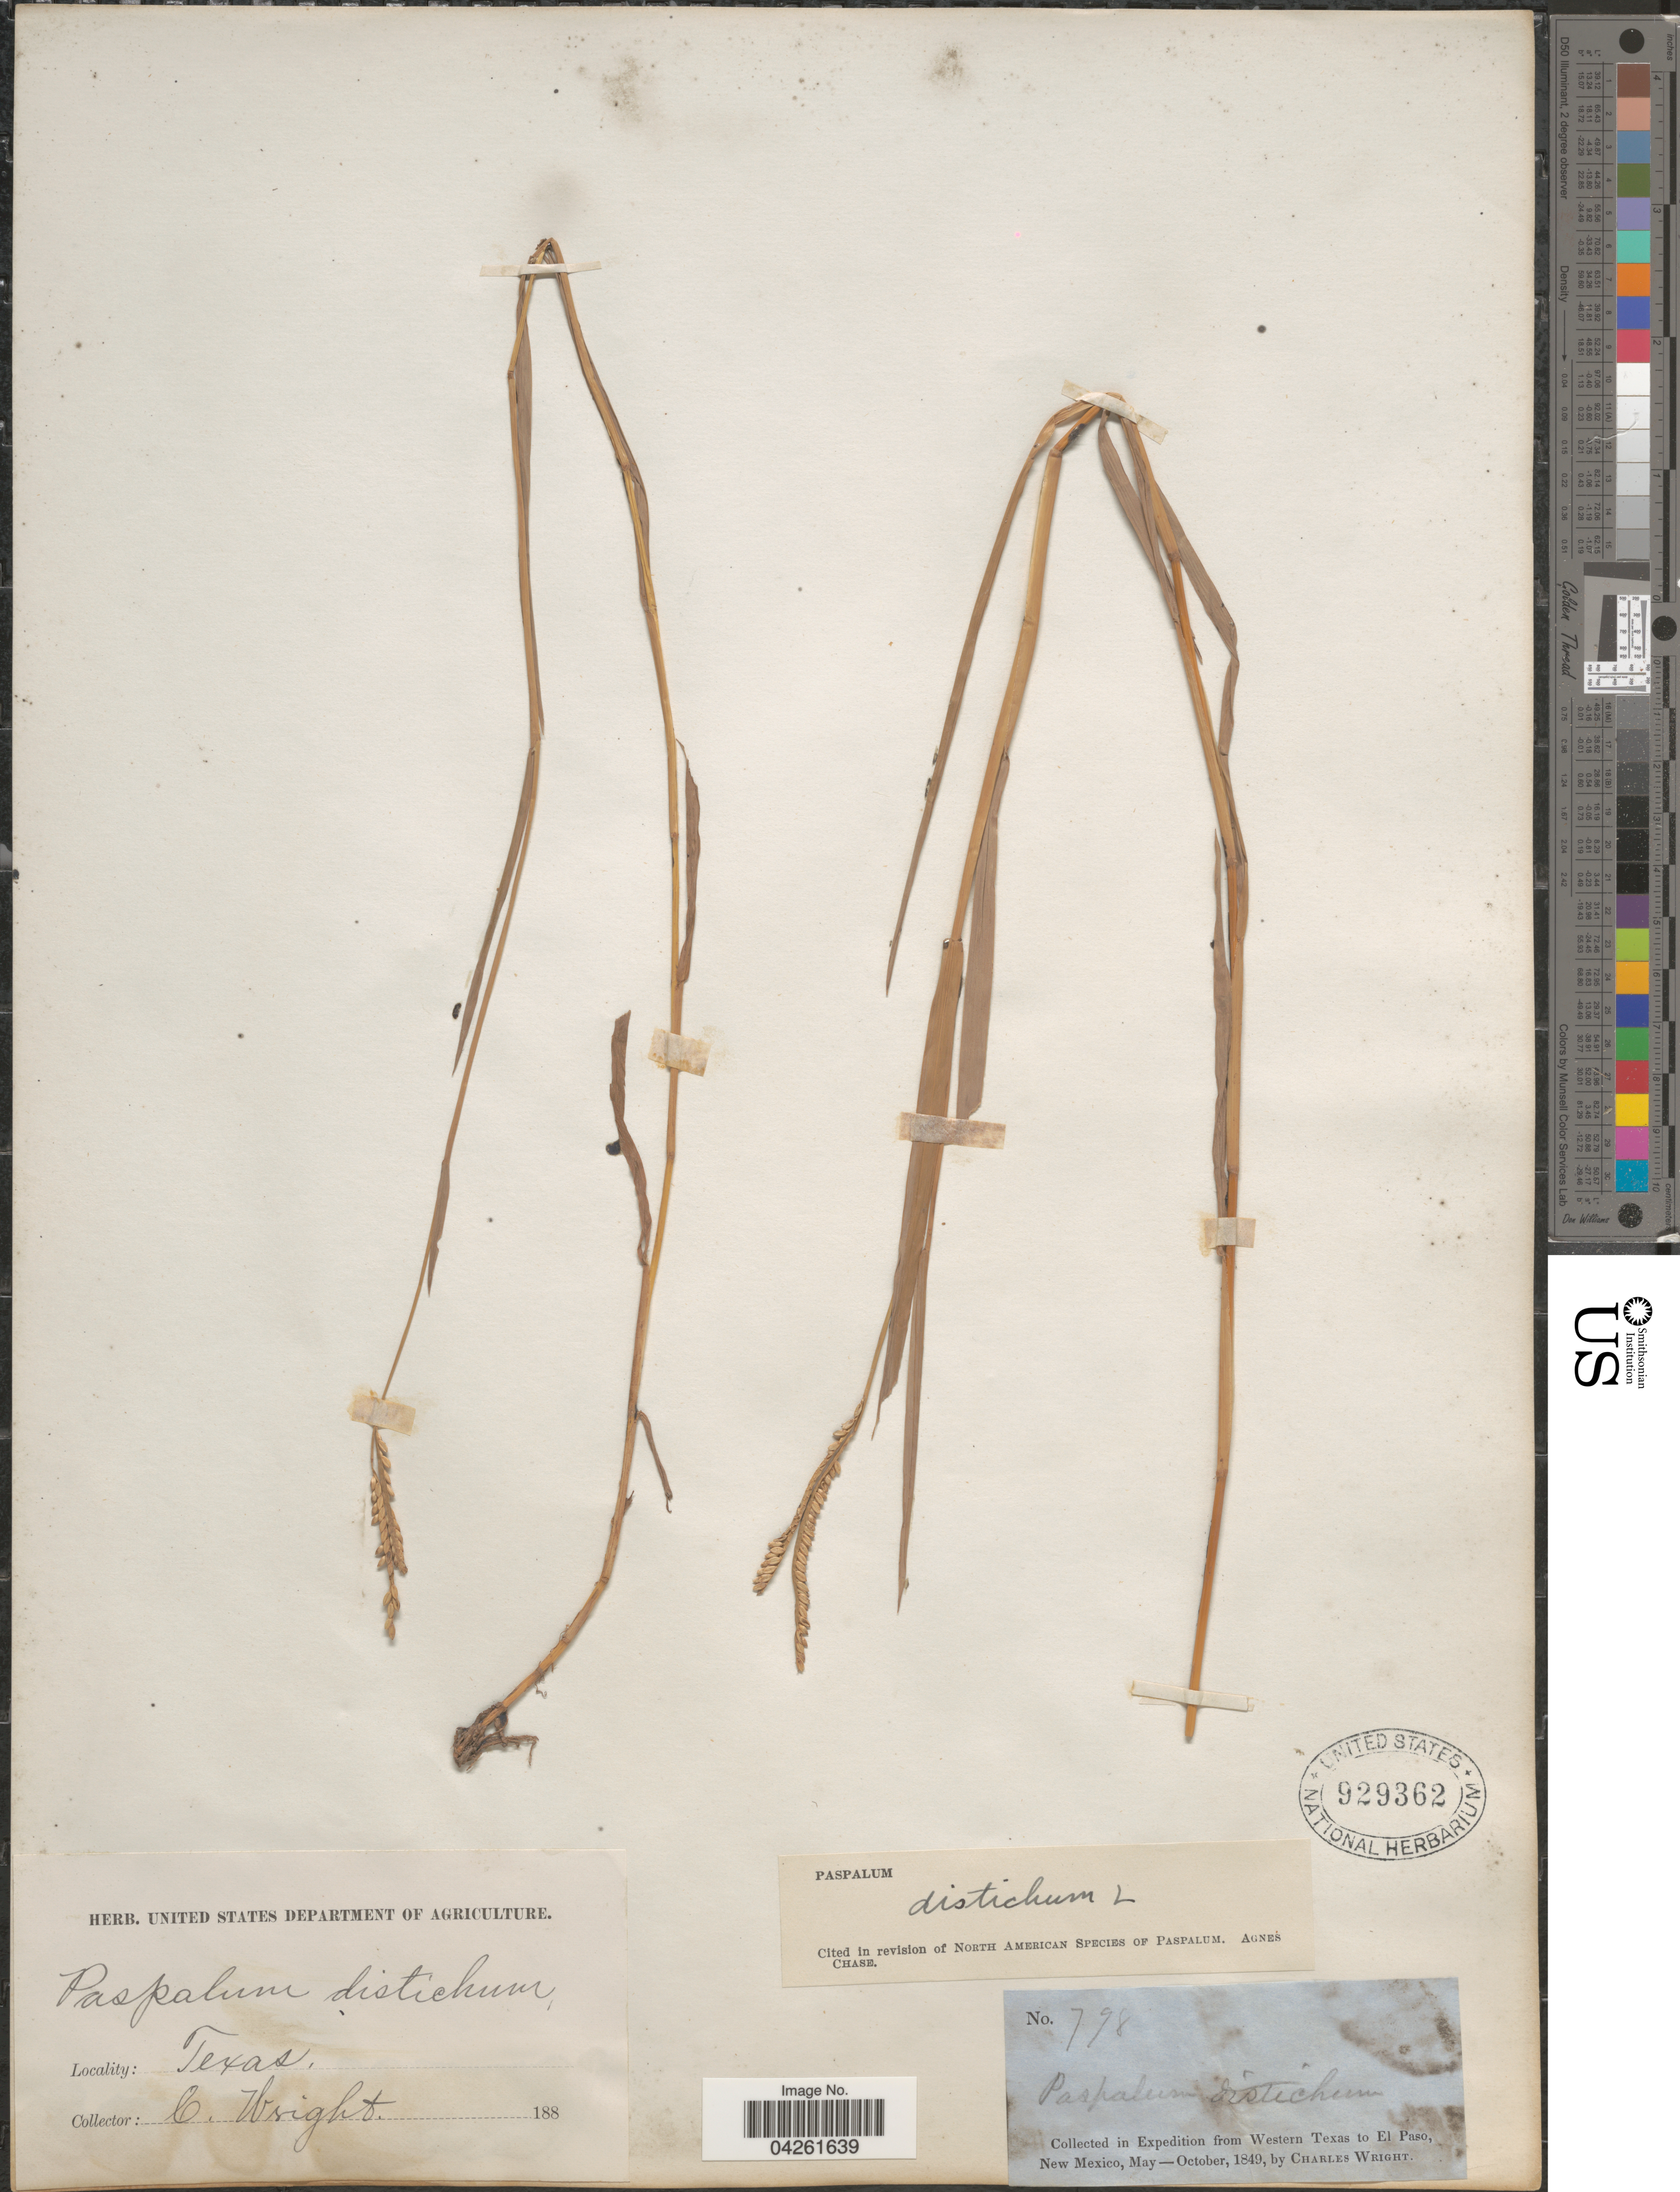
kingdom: Plantae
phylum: Tracheophyta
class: Liliopsida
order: Poales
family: Poaceae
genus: Paspalum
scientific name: Paspalum distichum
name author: L.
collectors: C. H. Wright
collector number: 798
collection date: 1849-05/1849-10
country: United States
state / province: Texas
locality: Expedition from Western Texas to El Paso, New Mexico.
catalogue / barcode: US 929362